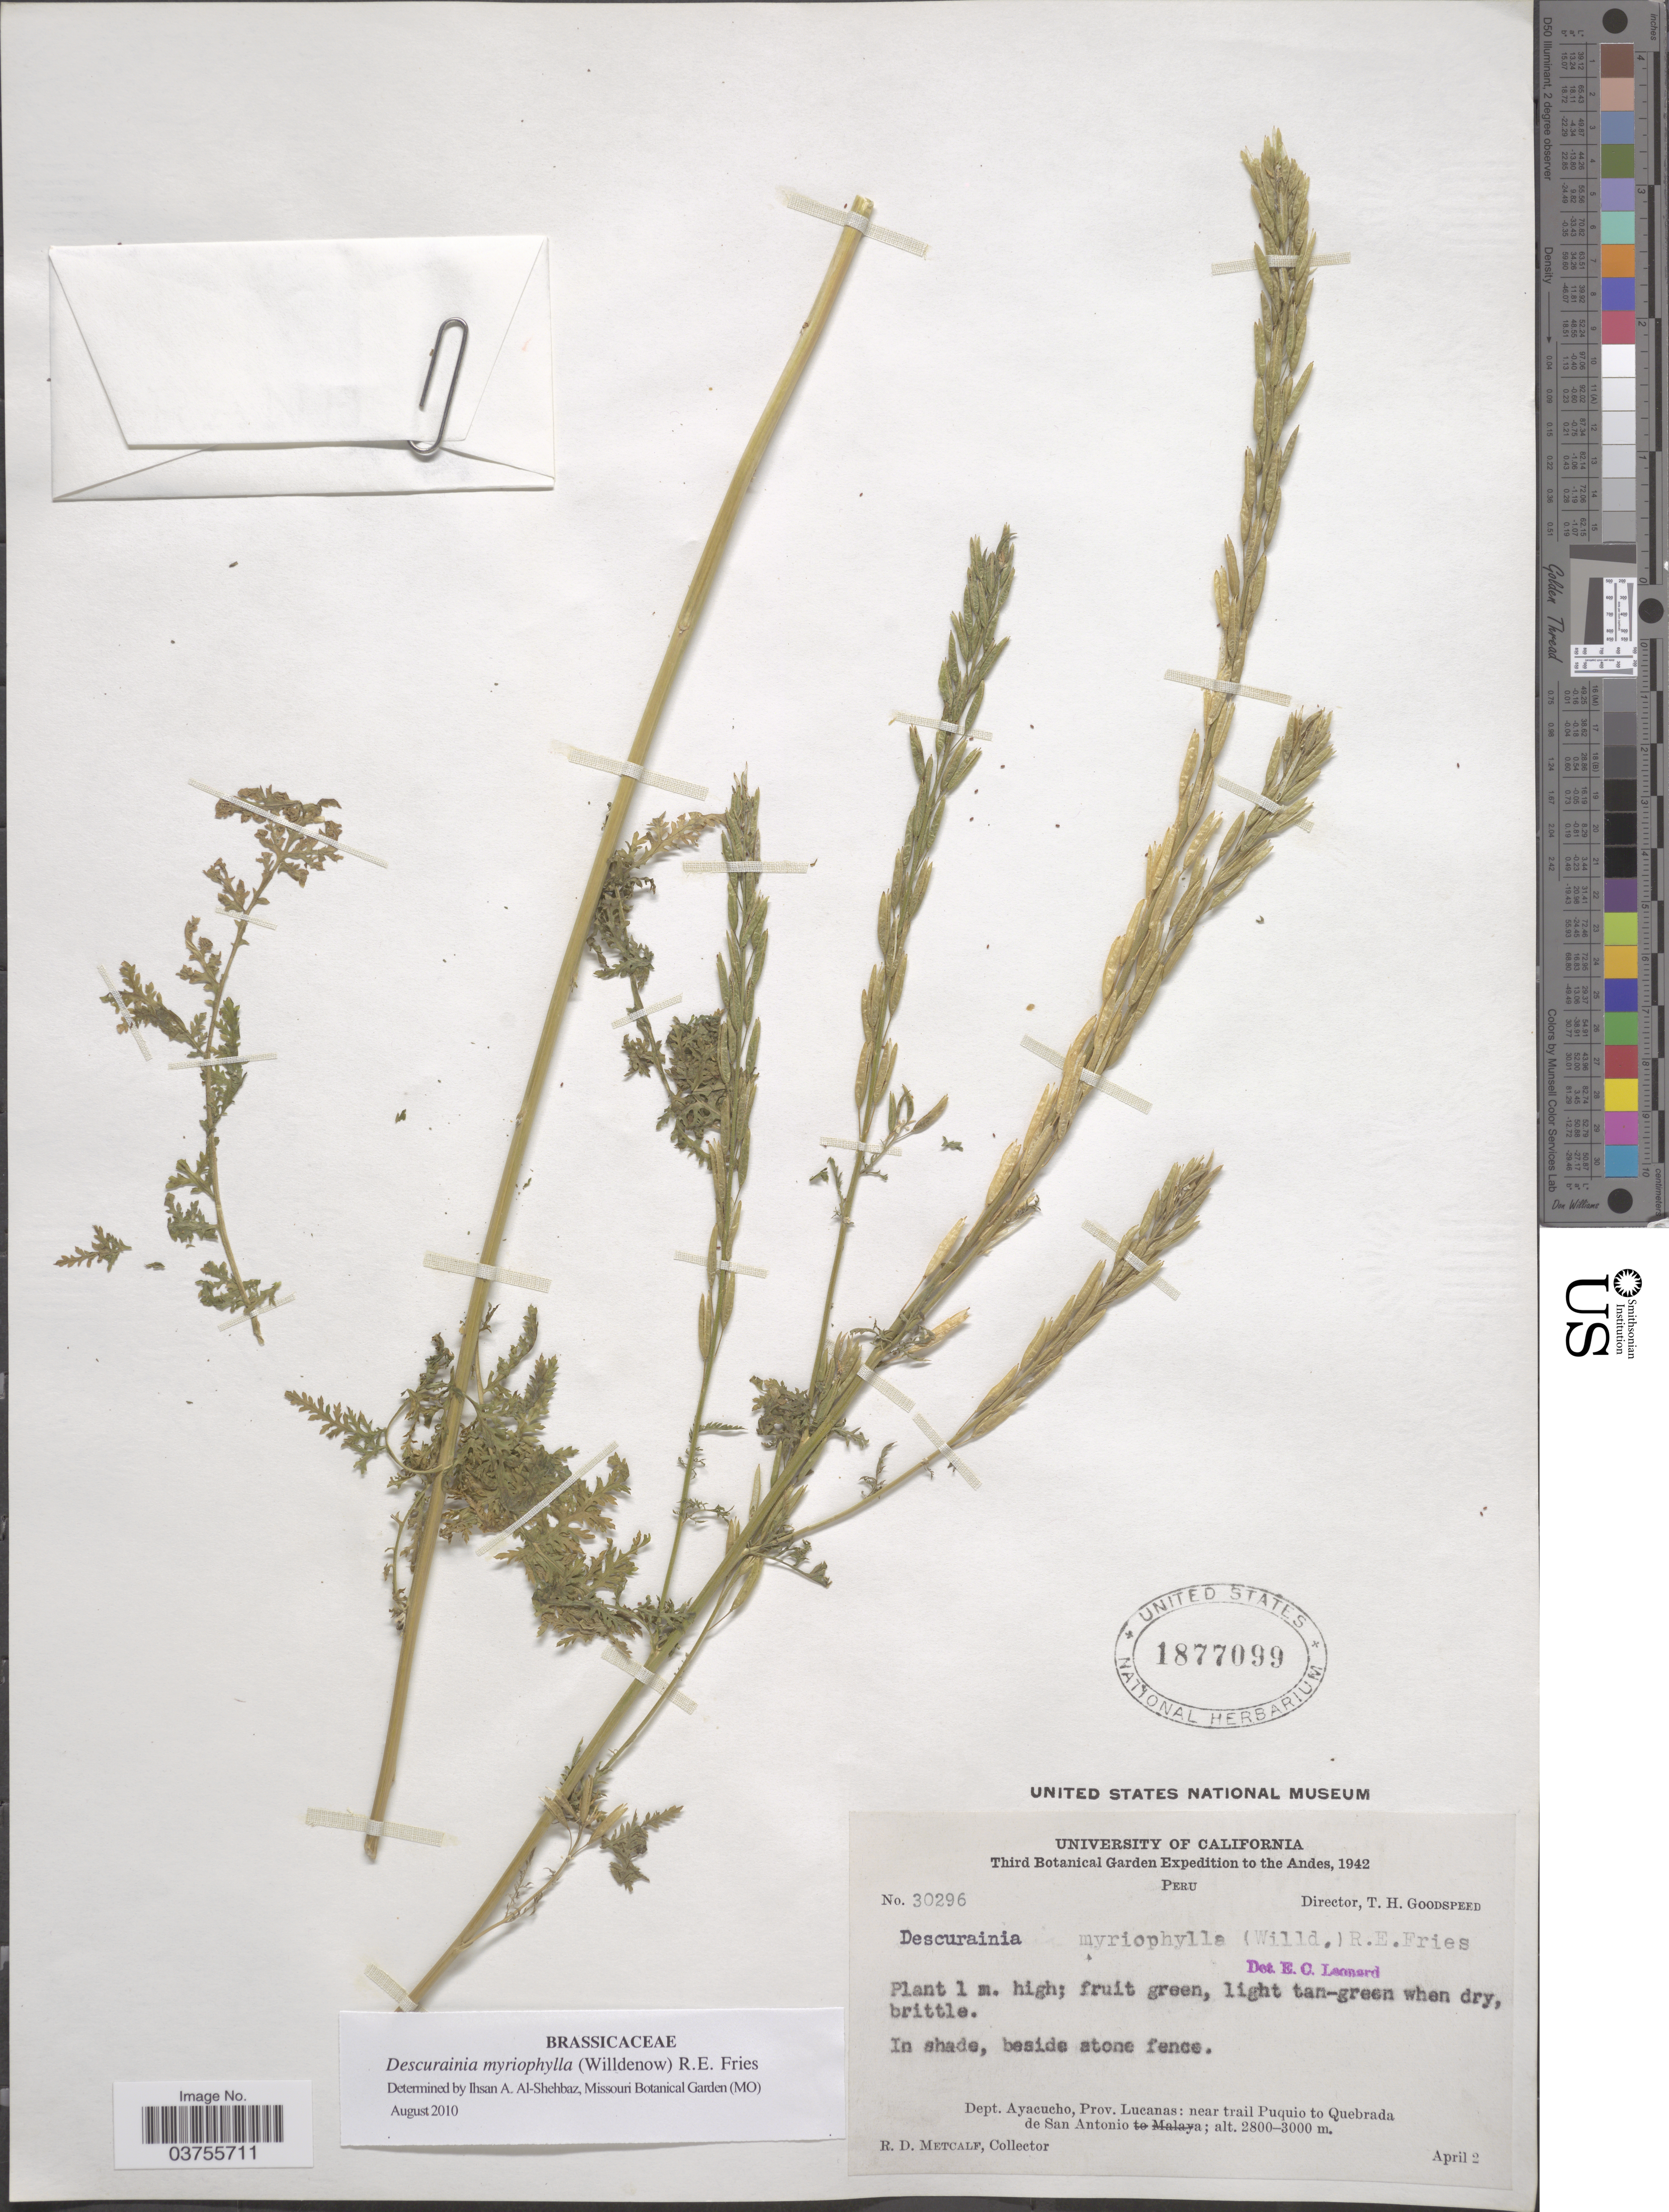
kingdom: Plantae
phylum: Tracheophyta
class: Magnoliopsida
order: Brassicales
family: Brassicaceae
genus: Descurainia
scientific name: Descurainia myriophylla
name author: (Willd.) R.E. Fr.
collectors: R. D. Metcalf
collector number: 30296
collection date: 1942-04-02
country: Peru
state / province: Ayacucho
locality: The Andes. Dept. Ayacucho, Prov. Lucanas: near trail Puquio to Quebrada de San Antonio.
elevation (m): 2800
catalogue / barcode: US 1877099